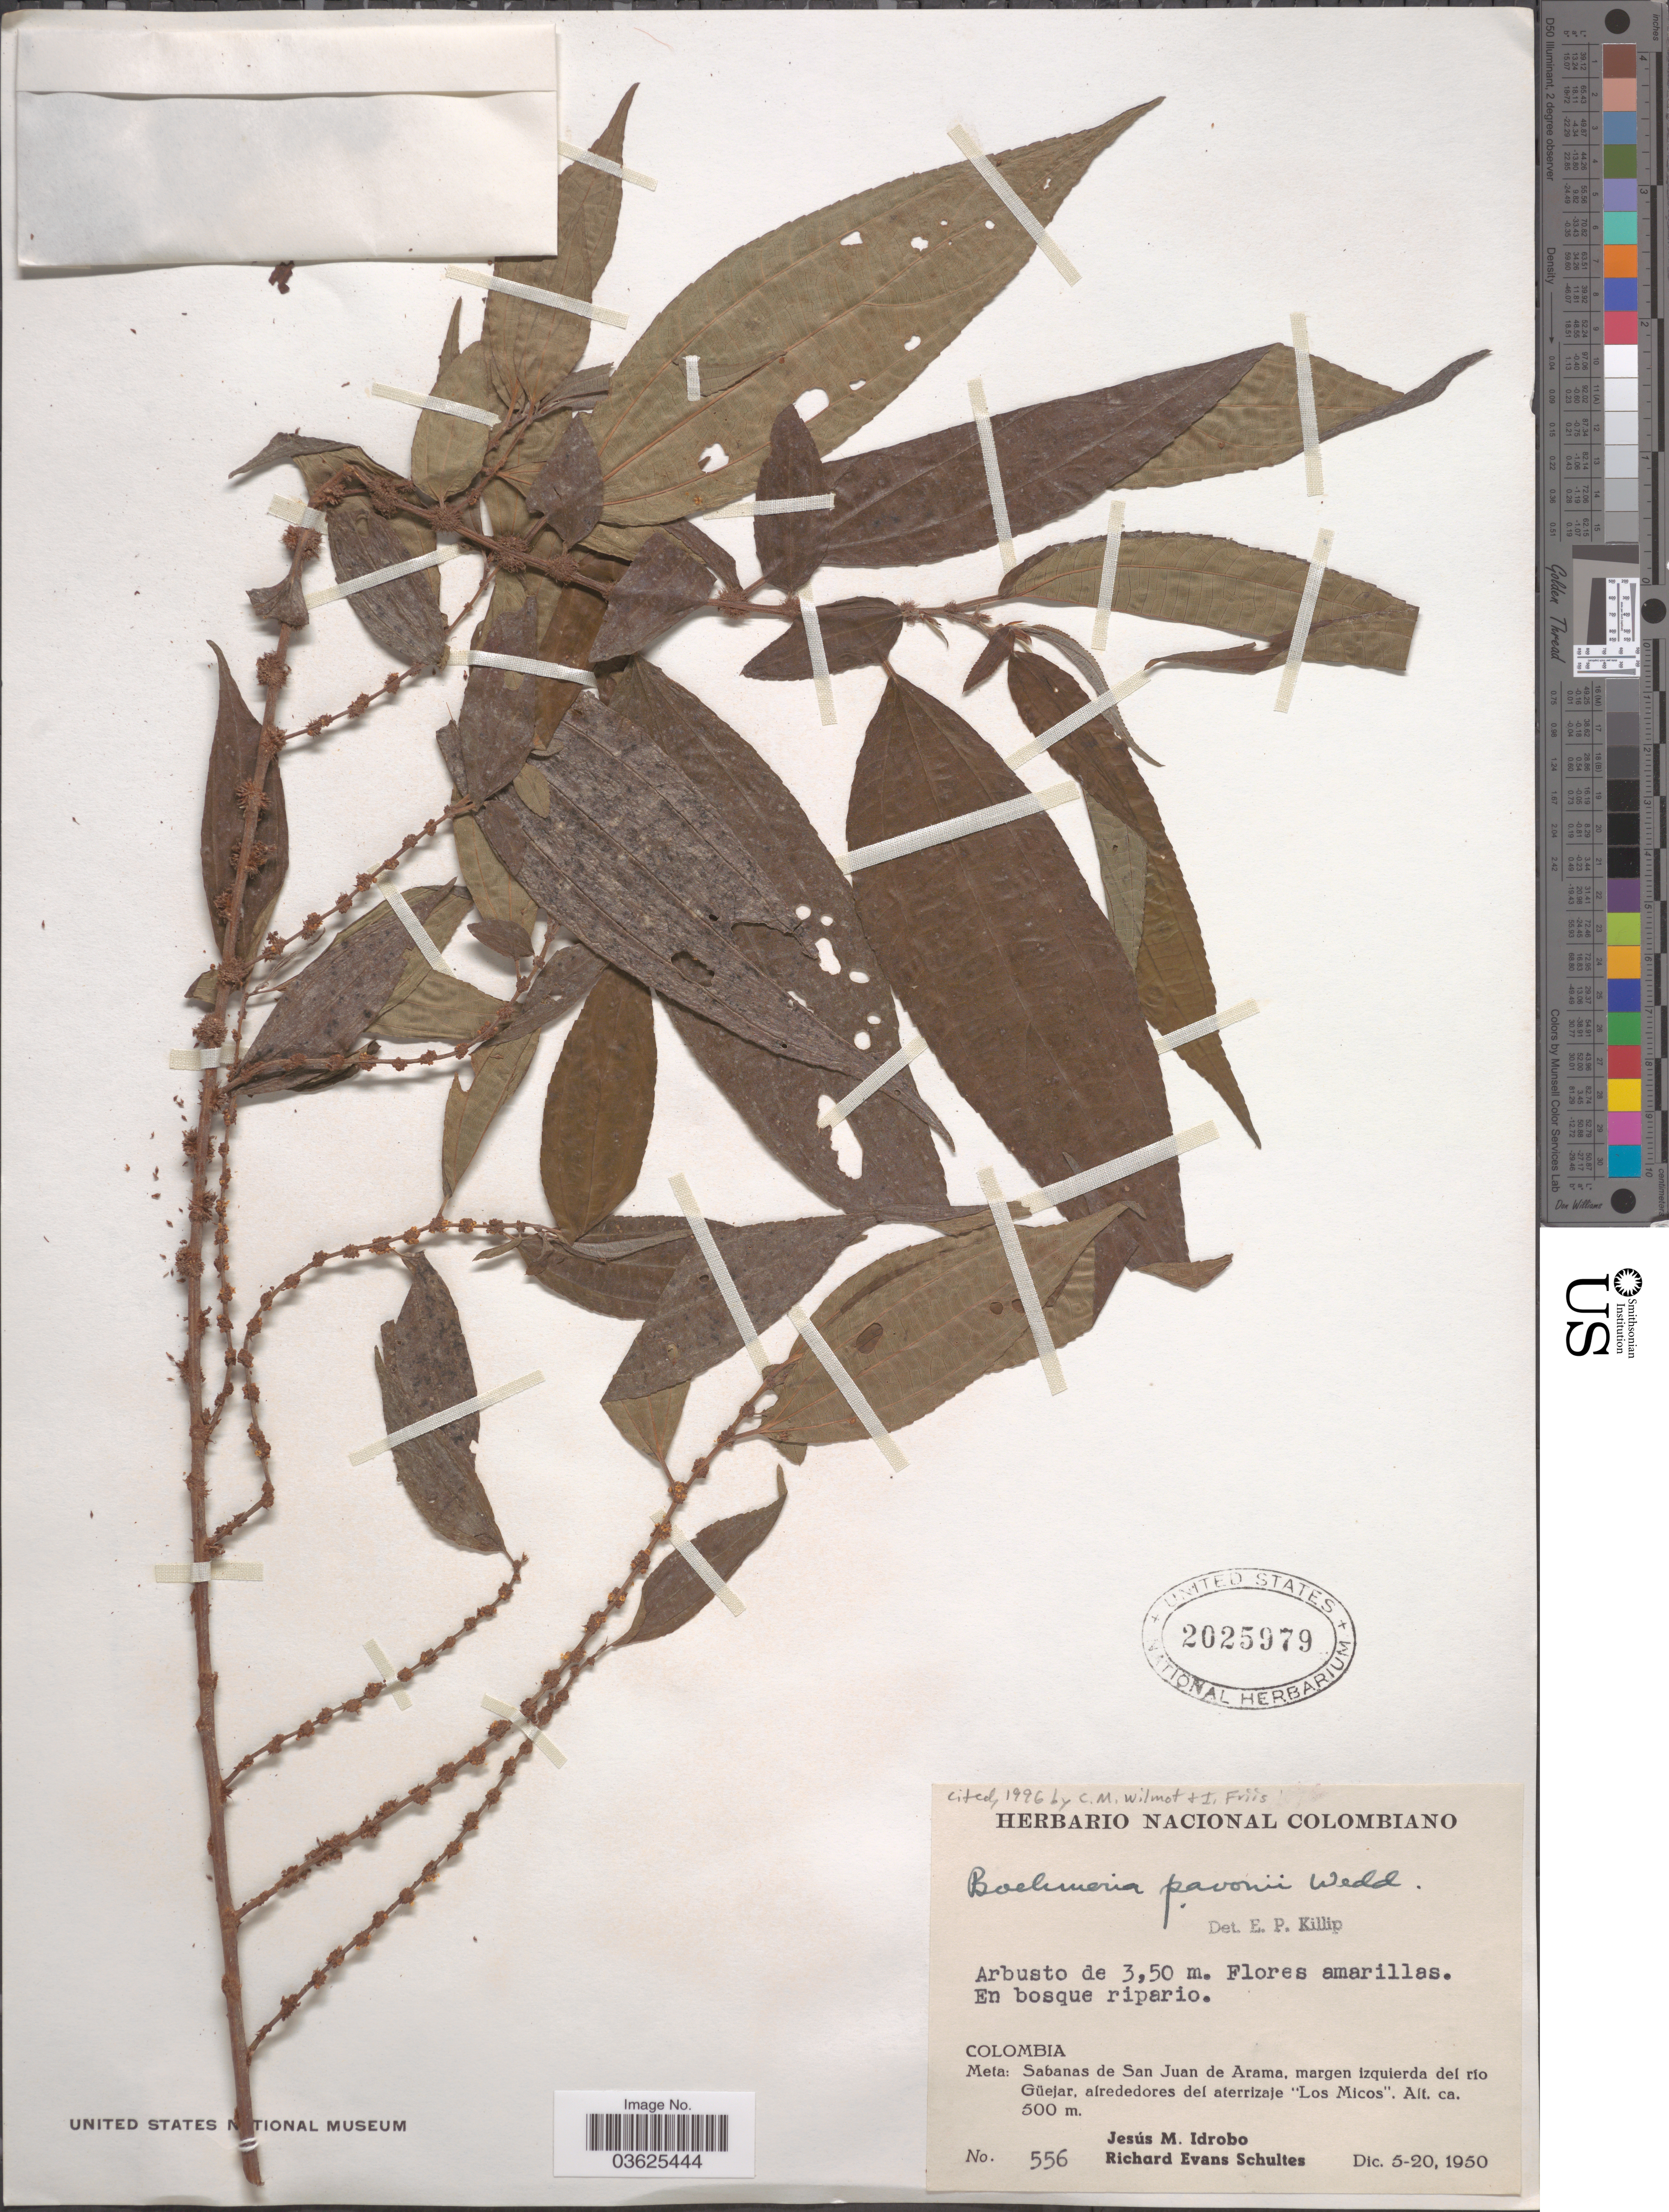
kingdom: Plantae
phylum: Tracheophyta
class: Magnoliopsida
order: Rosales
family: Urticaceae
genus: Boehmeria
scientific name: Boehmeria pavonii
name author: Wedd.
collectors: J. M. Idrobo & R. E. Schultes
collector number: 556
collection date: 1950-12-05/1950-12-20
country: Colombia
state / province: Meta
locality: Sabanas de San Juan de Arama, margen izquierda del río Güejar, alrededores del aterrizaje "Los Micos".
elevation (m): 500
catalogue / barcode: US 2025979